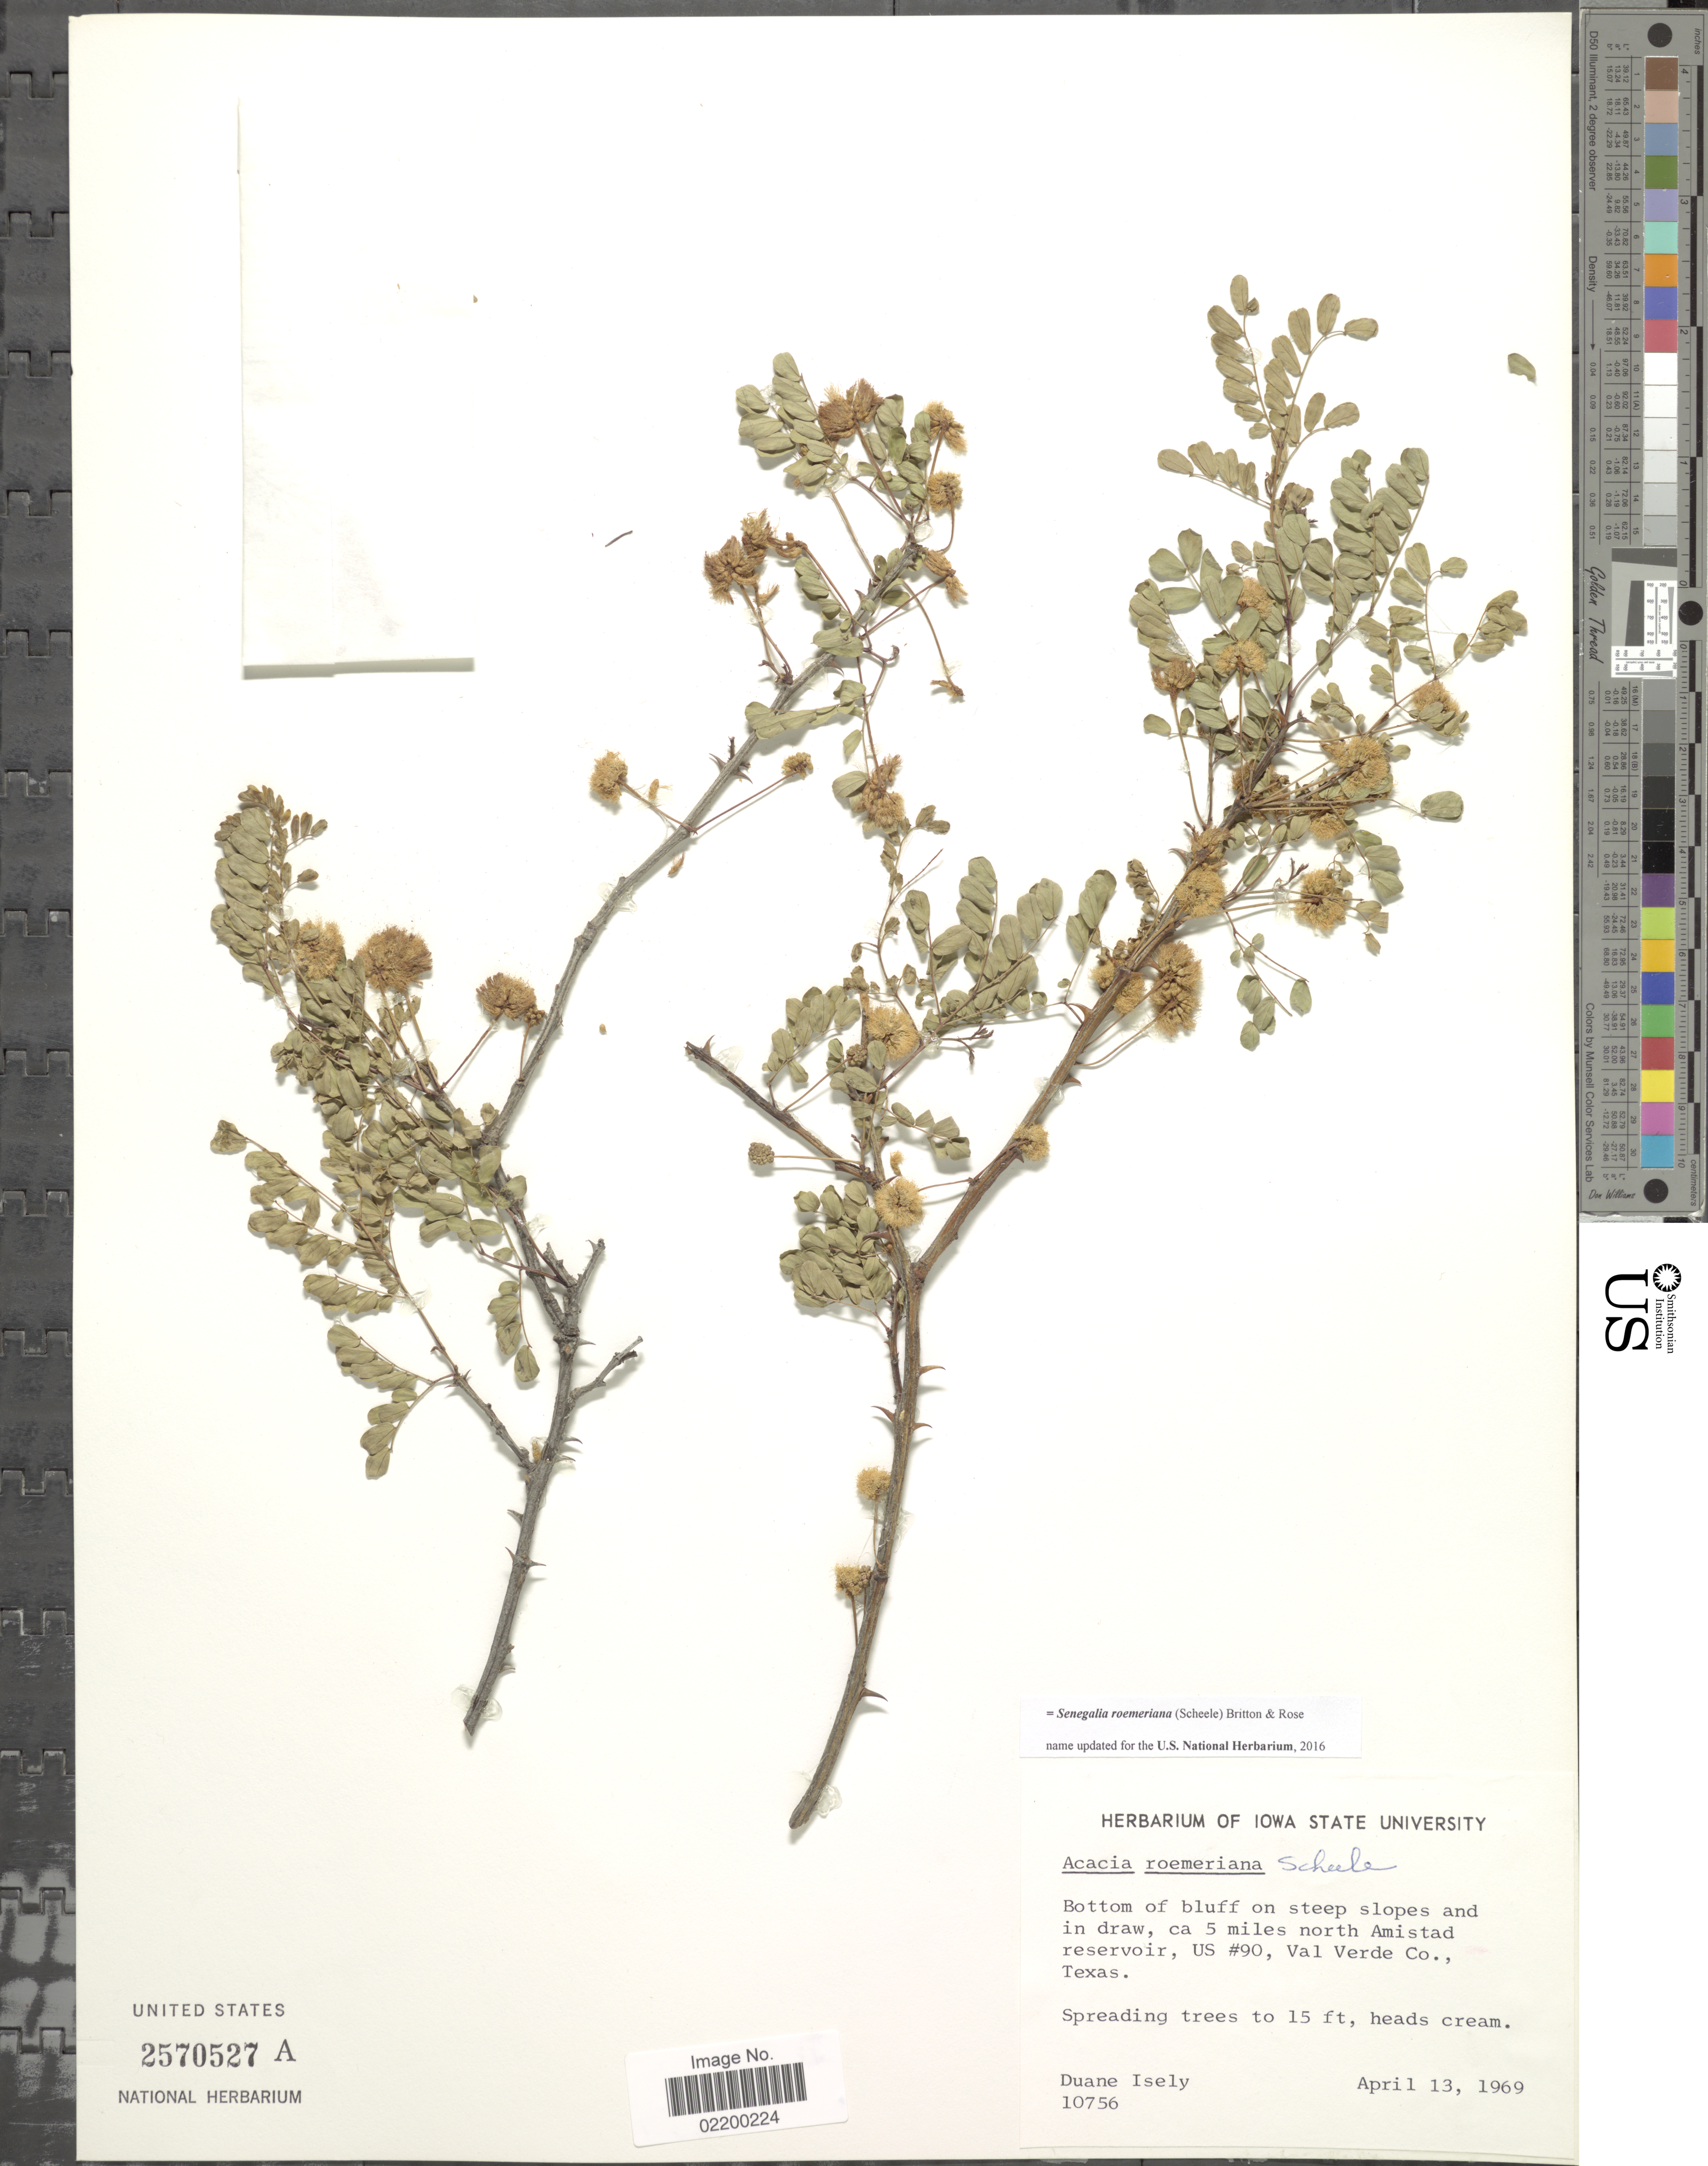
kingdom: Plantae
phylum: Tracheophyta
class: Magnoliopsida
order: Fabales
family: Fabaceae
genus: Senegalia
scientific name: Senegalia roemeriana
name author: (Scheele) Britton & Rose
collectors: D. Isely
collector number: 10756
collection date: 1969-04-13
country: United States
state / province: Texas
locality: Bottom of bluff on steep slopes and in draw, ca 5 miles north Amistad reservoir, US #90, Val Verde Co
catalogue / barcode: US 2570527A